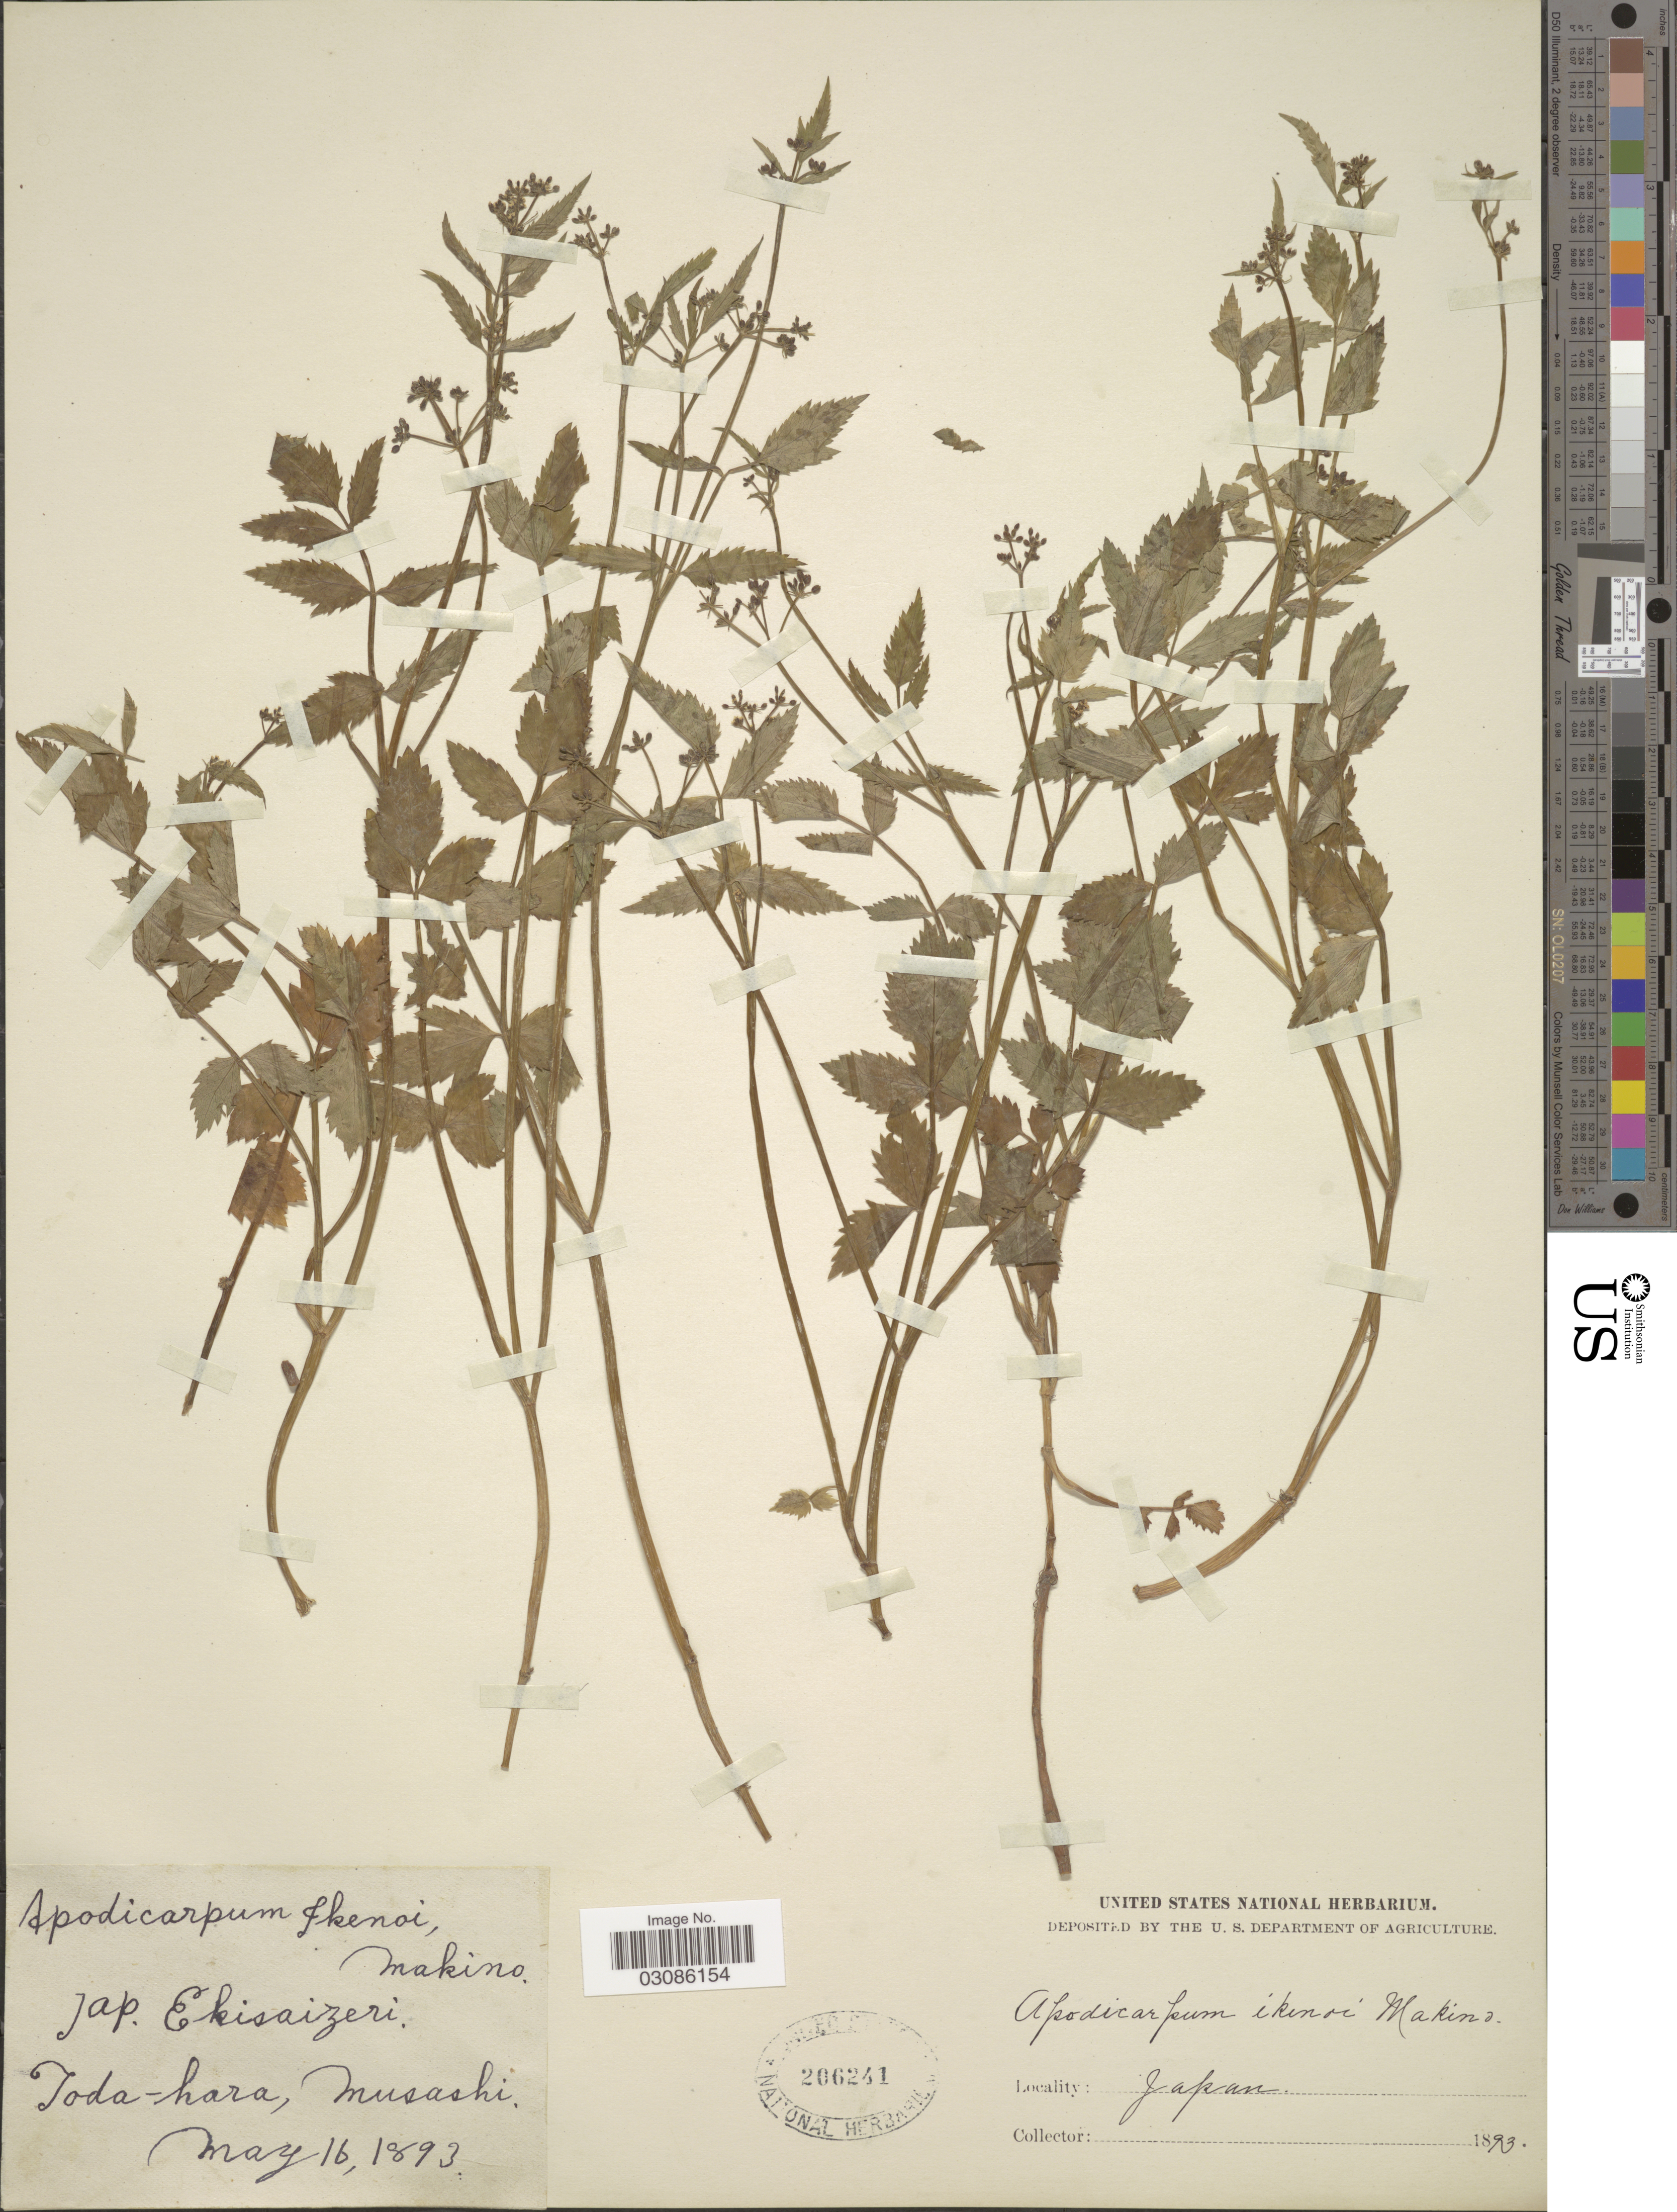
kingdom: Plantae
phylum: Tracheophyta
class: Magnoliopsida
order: Apiales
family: Apiaceae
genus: Apodicarpum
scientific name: Apodicarpum ikenoi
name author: Makino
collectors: ex herb. United States National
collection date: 1893-05-16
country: Japan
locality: Toda-hara, Musashi.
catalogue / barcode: US 206241